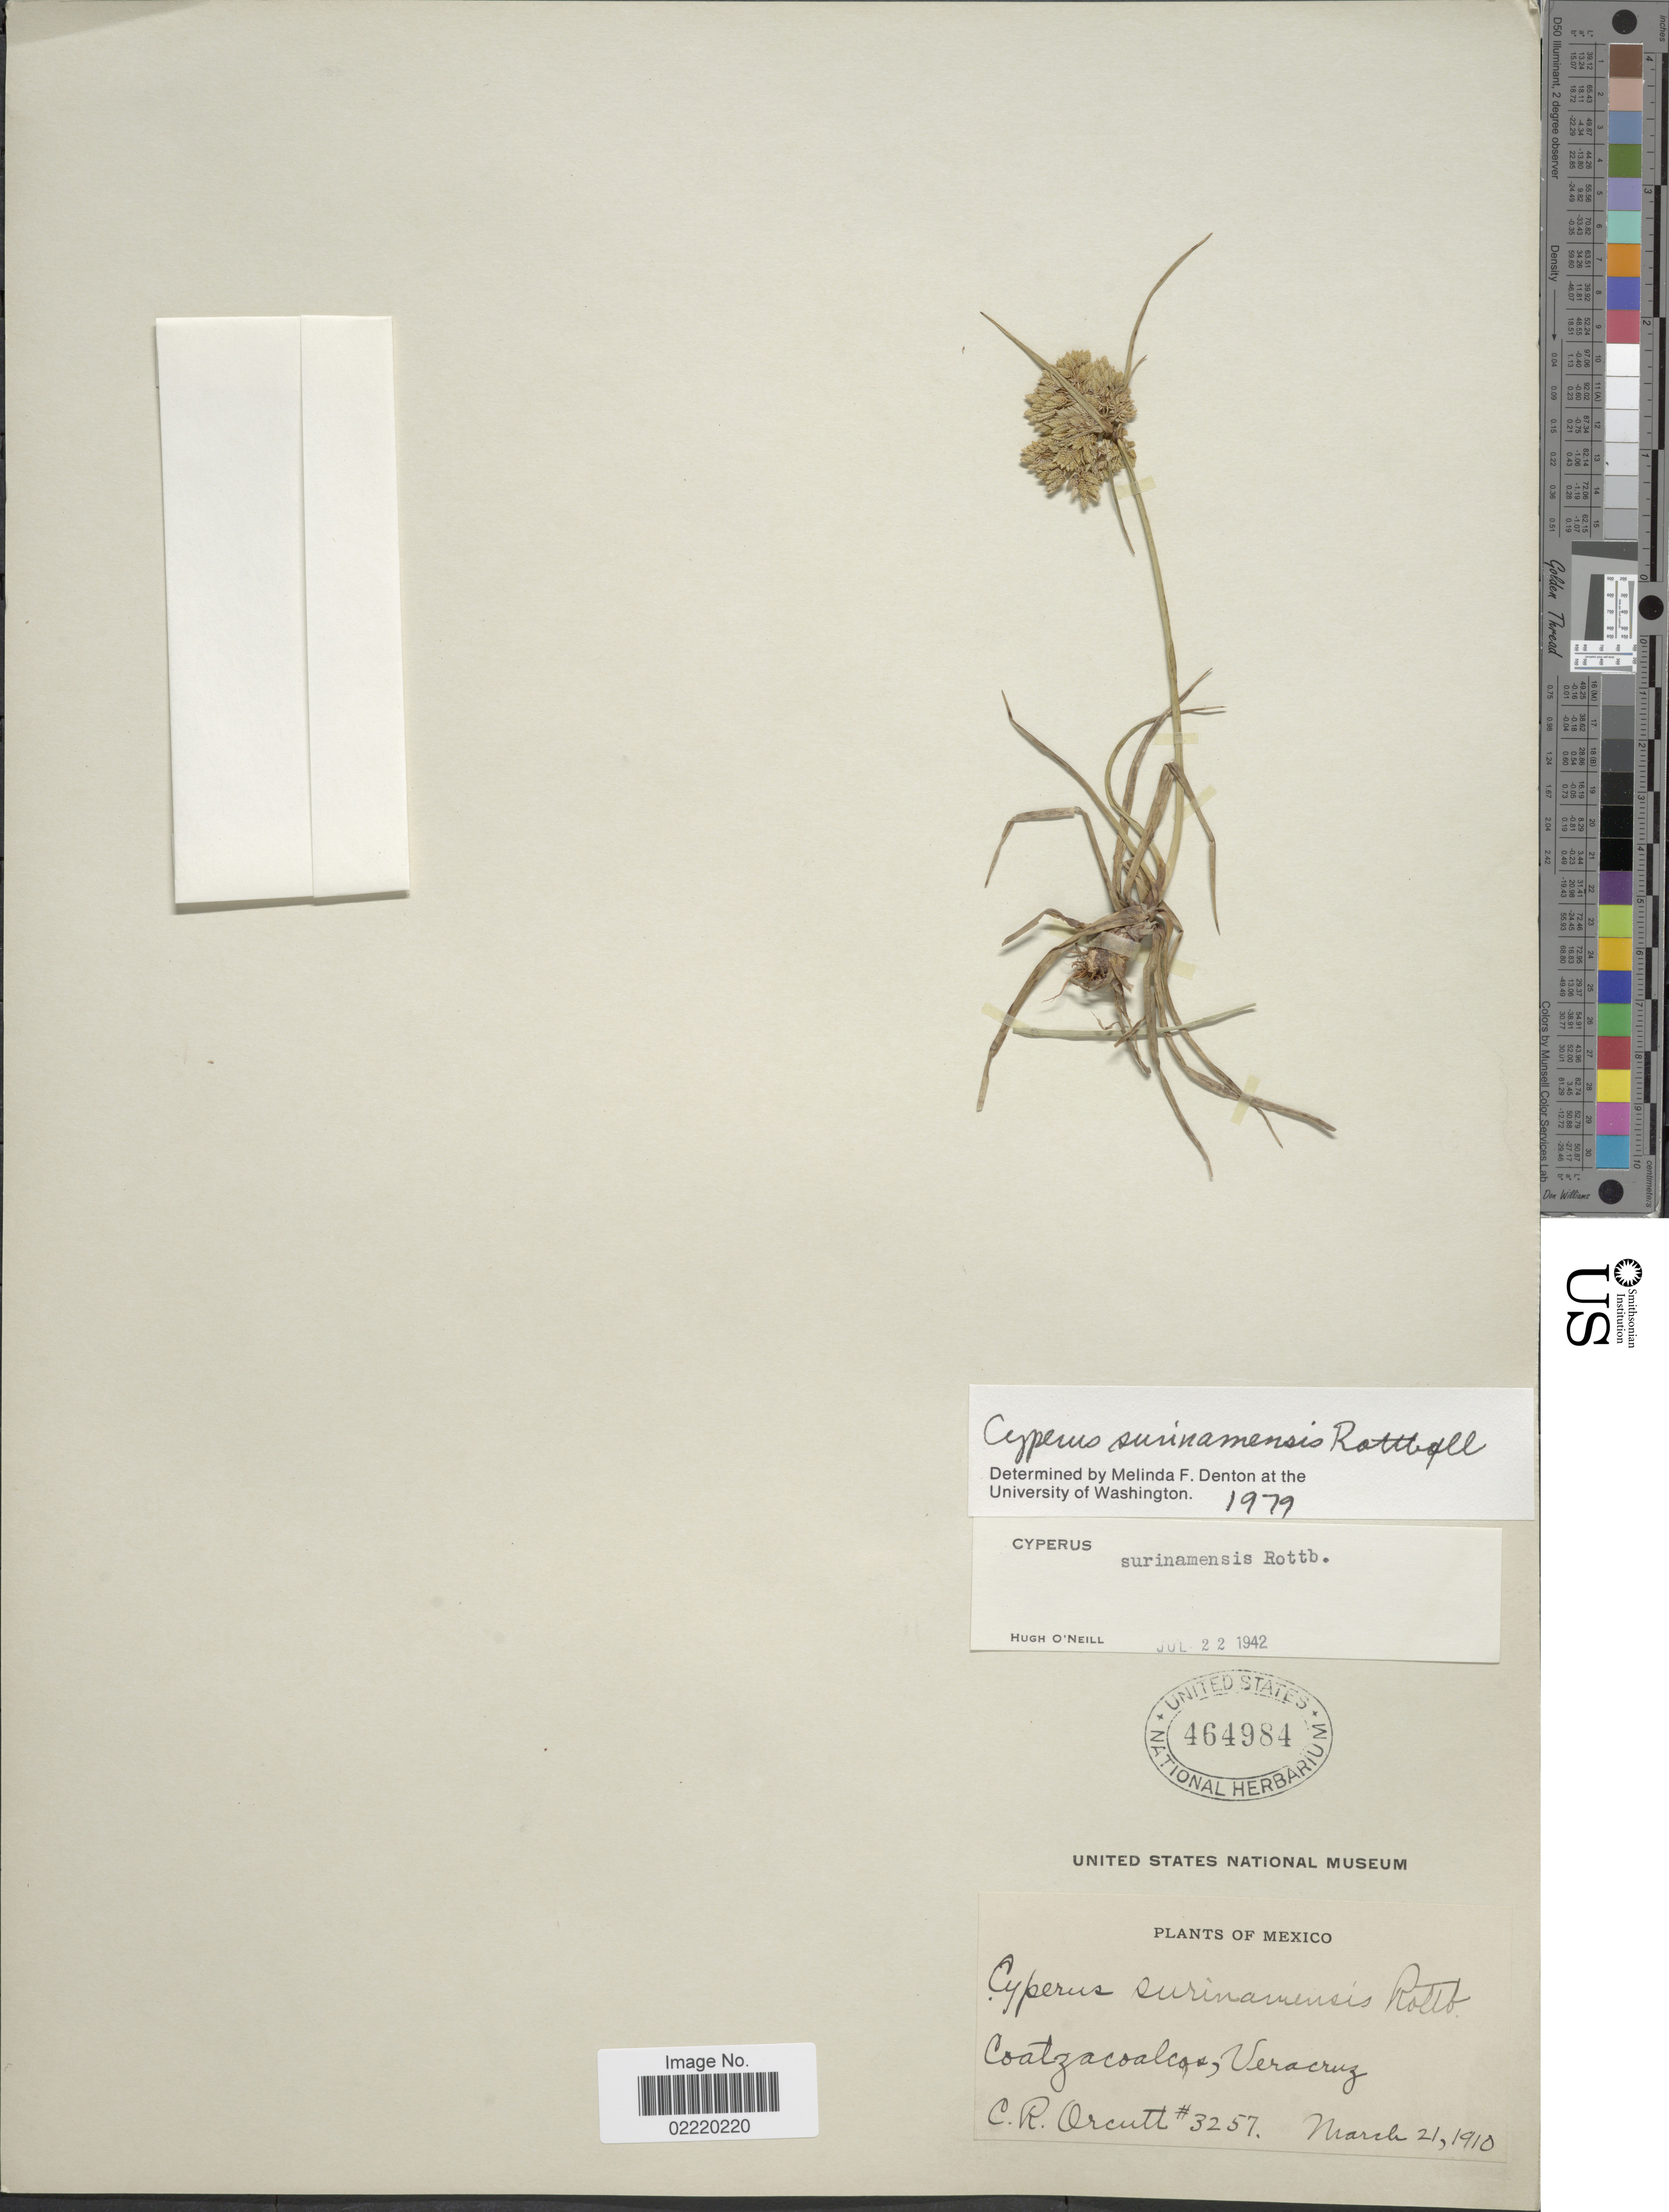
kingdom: Plantae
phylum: Tracheophyta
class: Liliopsida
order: Poales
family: Cyperaceae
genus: Cyperus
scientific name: Cyperus surinamensis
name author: Rottb.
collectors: C. R. Orcutt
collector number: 3257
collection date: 1910-03-21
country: Mexico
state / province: Veracruz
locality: Coatzacoalcos, Veracruz.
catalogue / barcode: US 464984